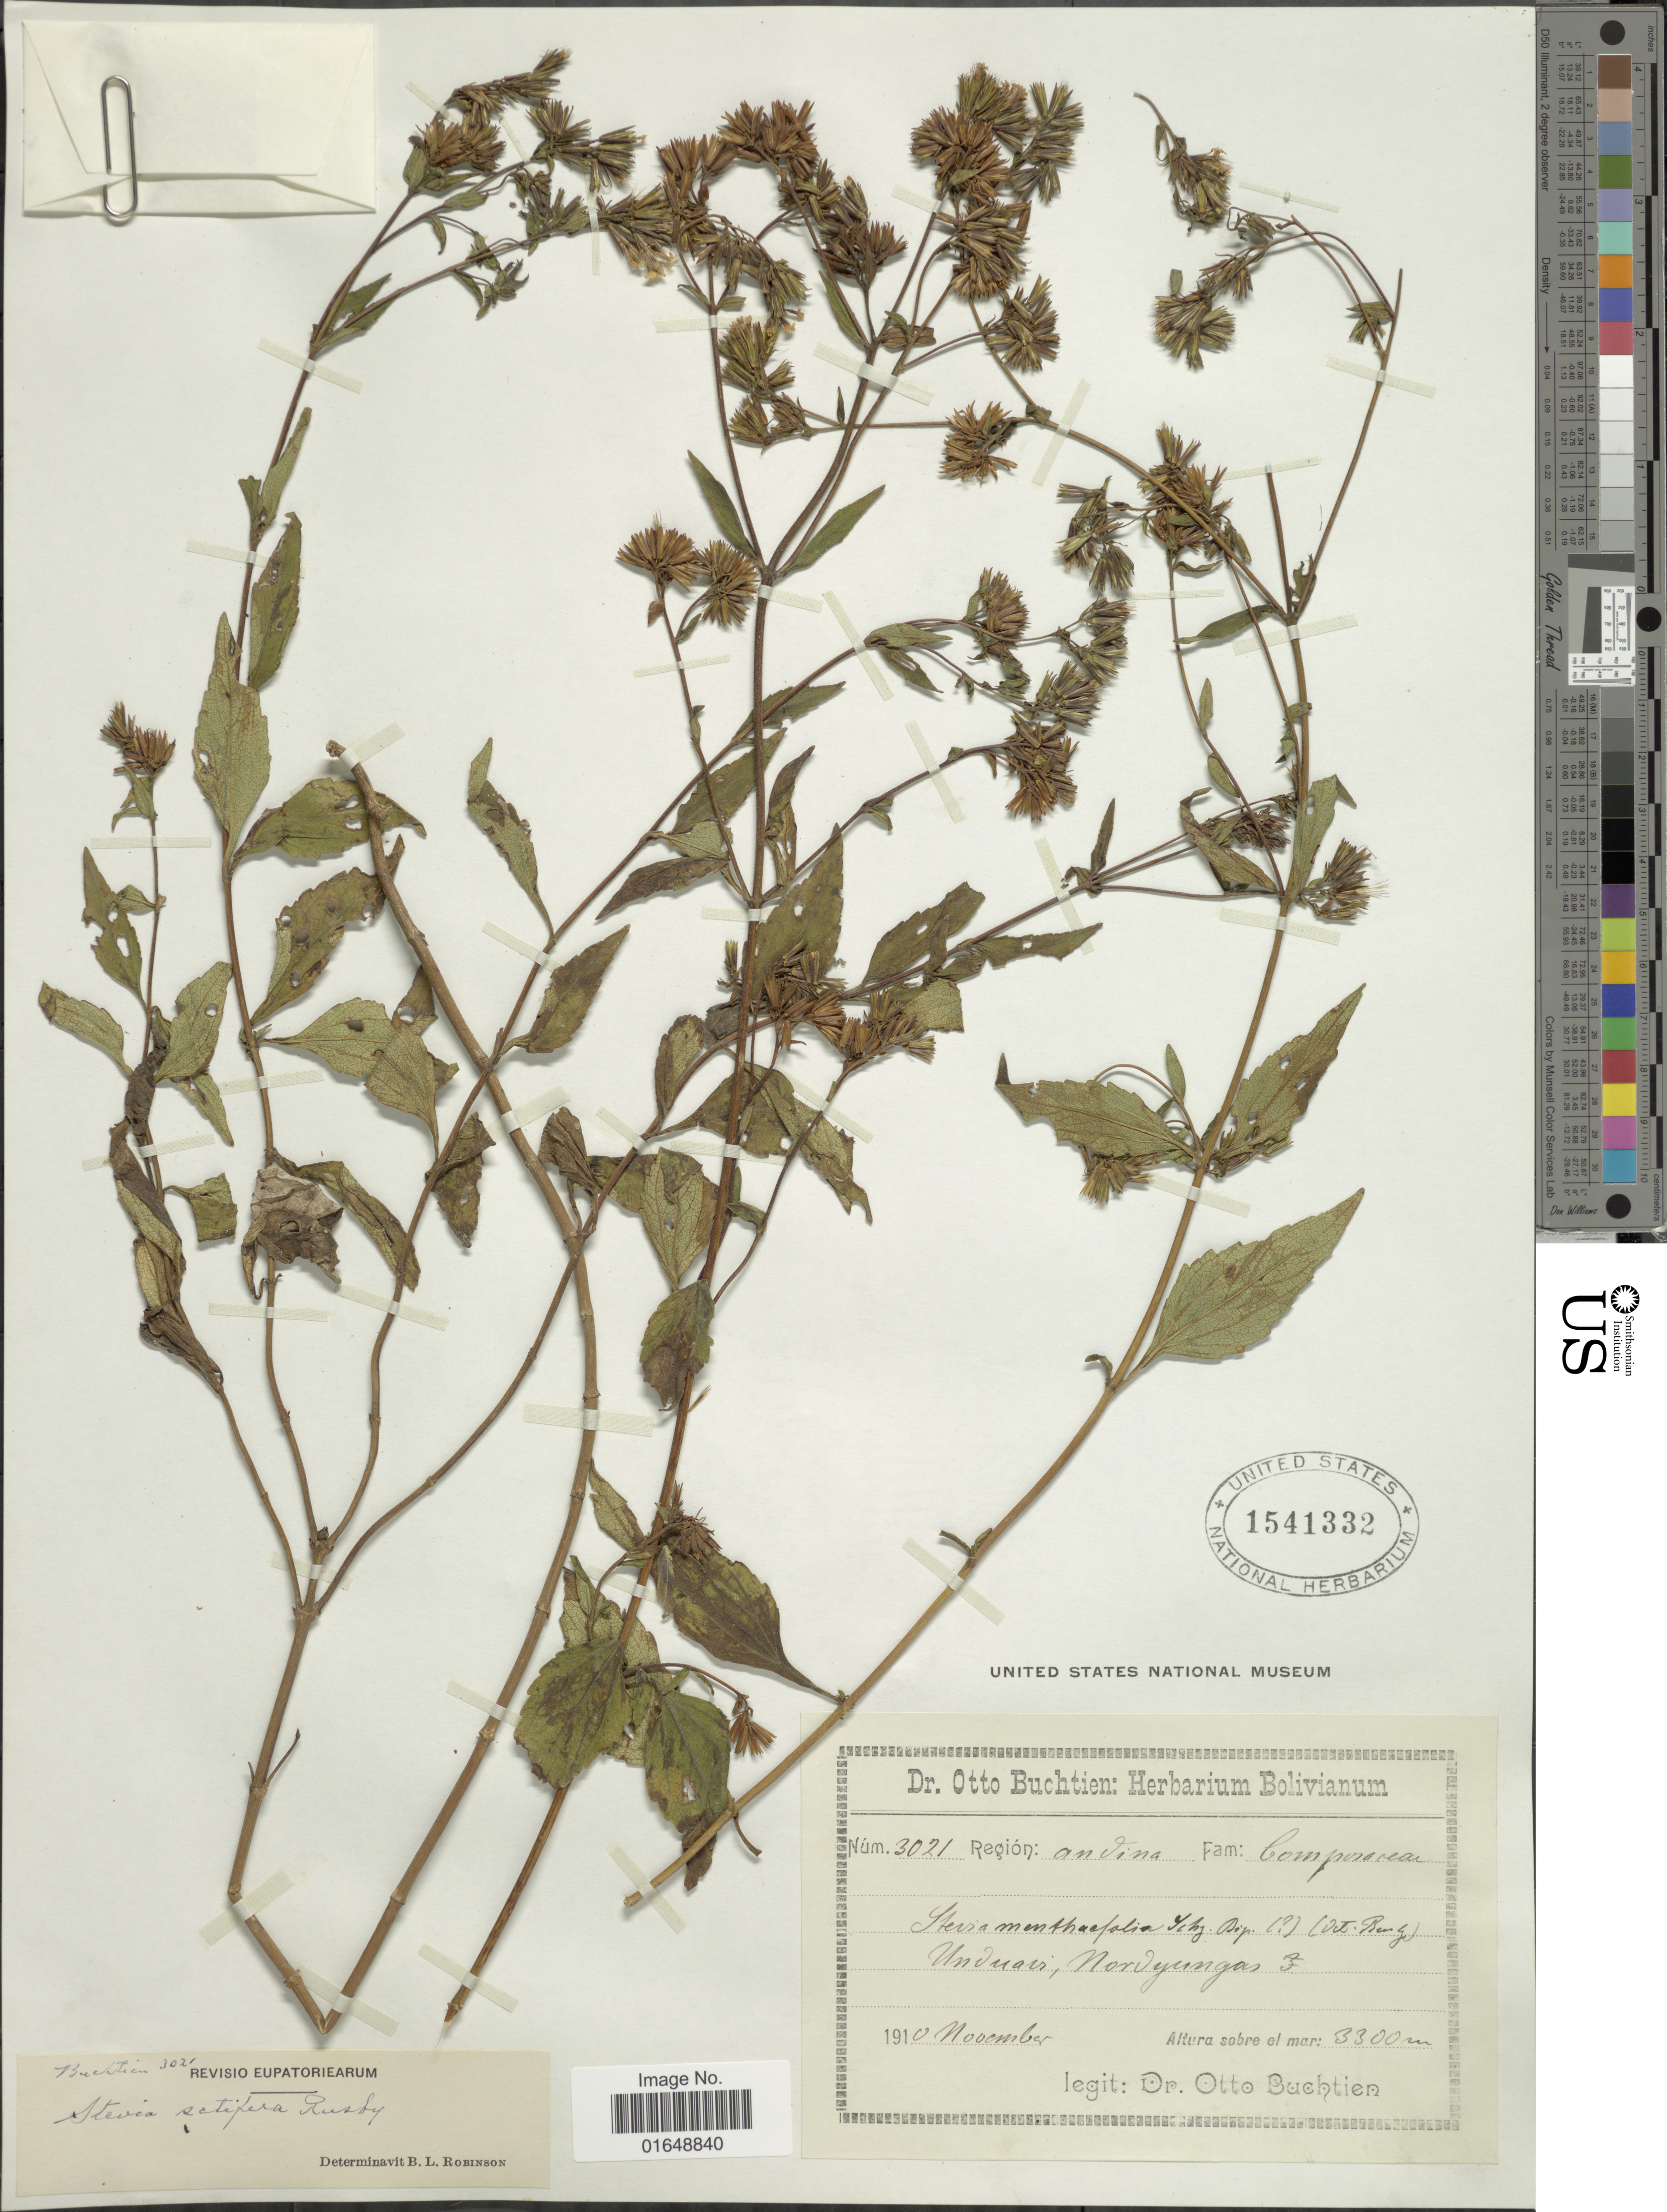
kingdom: Plantae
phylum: Tracheophyta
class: Magnoliopsida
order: Asterales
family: Asteraceae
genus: Stevia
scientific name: Stevia setifera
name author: Rusby ex B.L. Rob.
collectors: O. Buchtien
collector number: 3021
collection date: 1910-11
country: Bolivia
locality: Región: andina. Unduavi, Nordyungas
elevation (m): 3300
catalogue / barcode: US 1541332